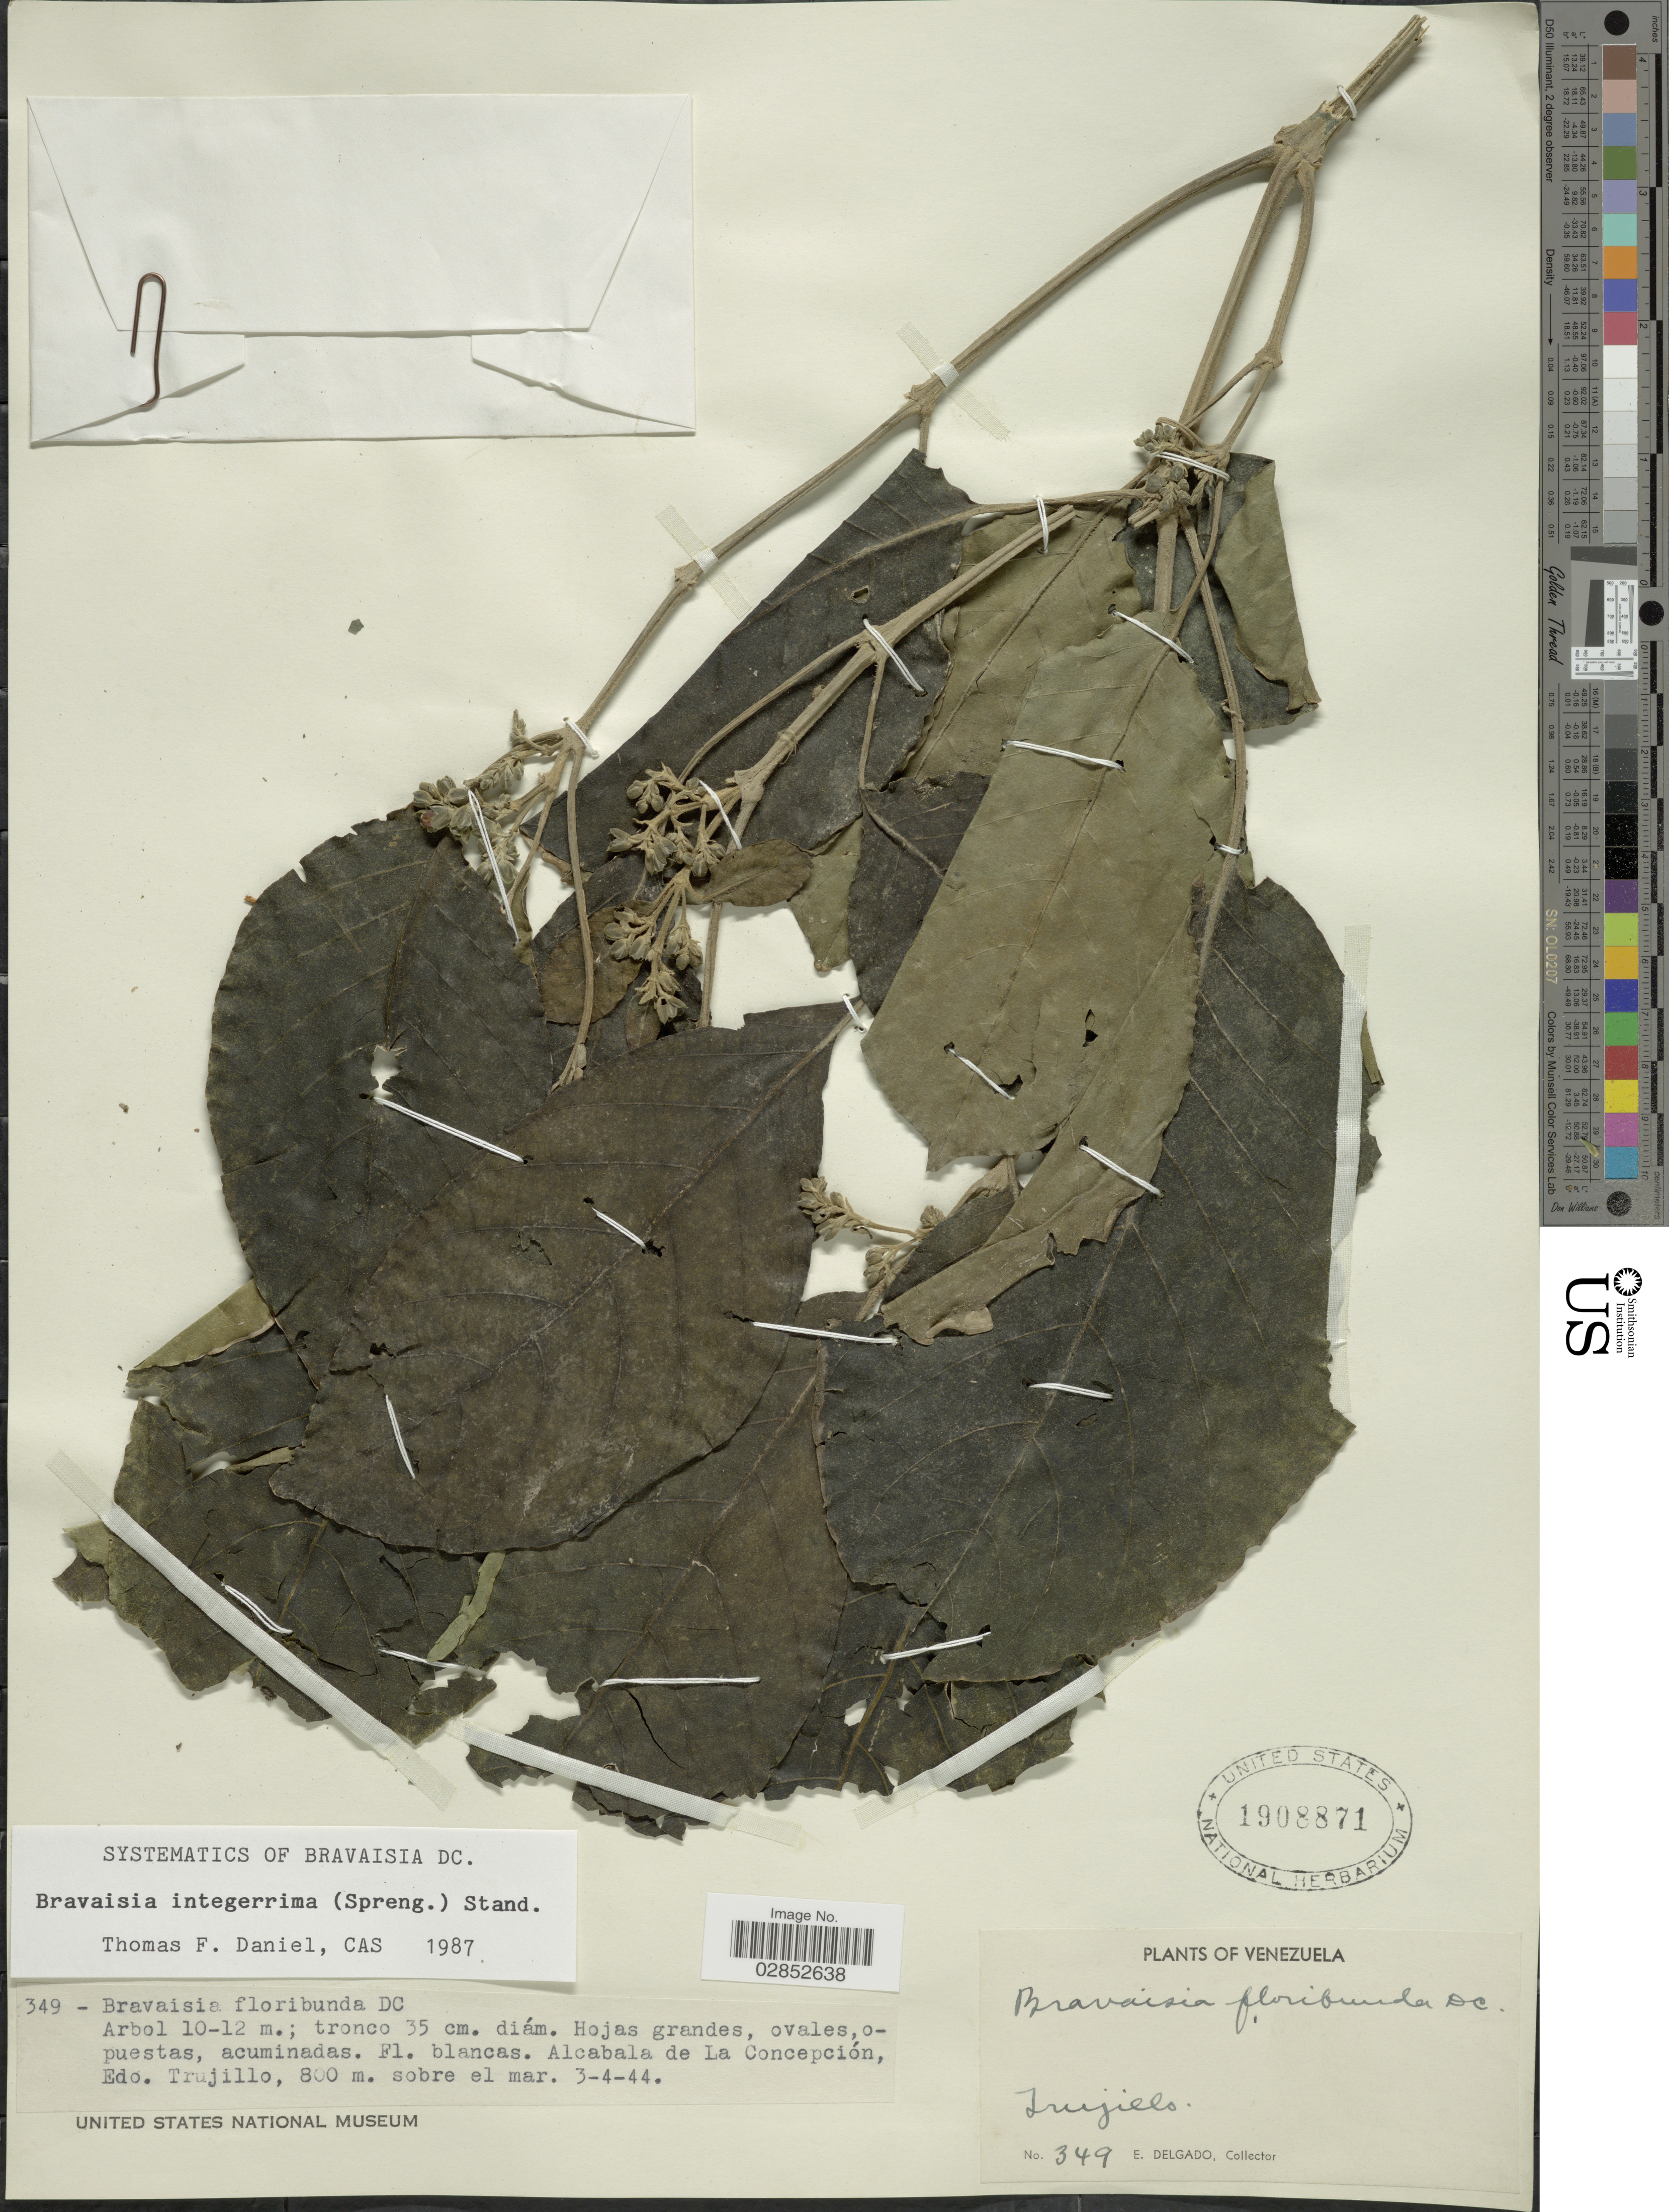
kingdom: Plantae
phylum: Tracheophyta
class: Magnoliopsida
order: Lamiales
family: Acanthaceae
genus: Bravaisia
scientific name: Bravaisia integerrima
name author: (Spreng.) Standl.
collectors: E. Delgado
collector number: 349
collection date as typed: Transcribed d/m/y: 3/4/44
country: Venezuela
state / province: Trujillo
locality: Alcabala de la Concepción, Edo. Trujillo.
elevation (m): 800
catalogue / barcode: US 1908871